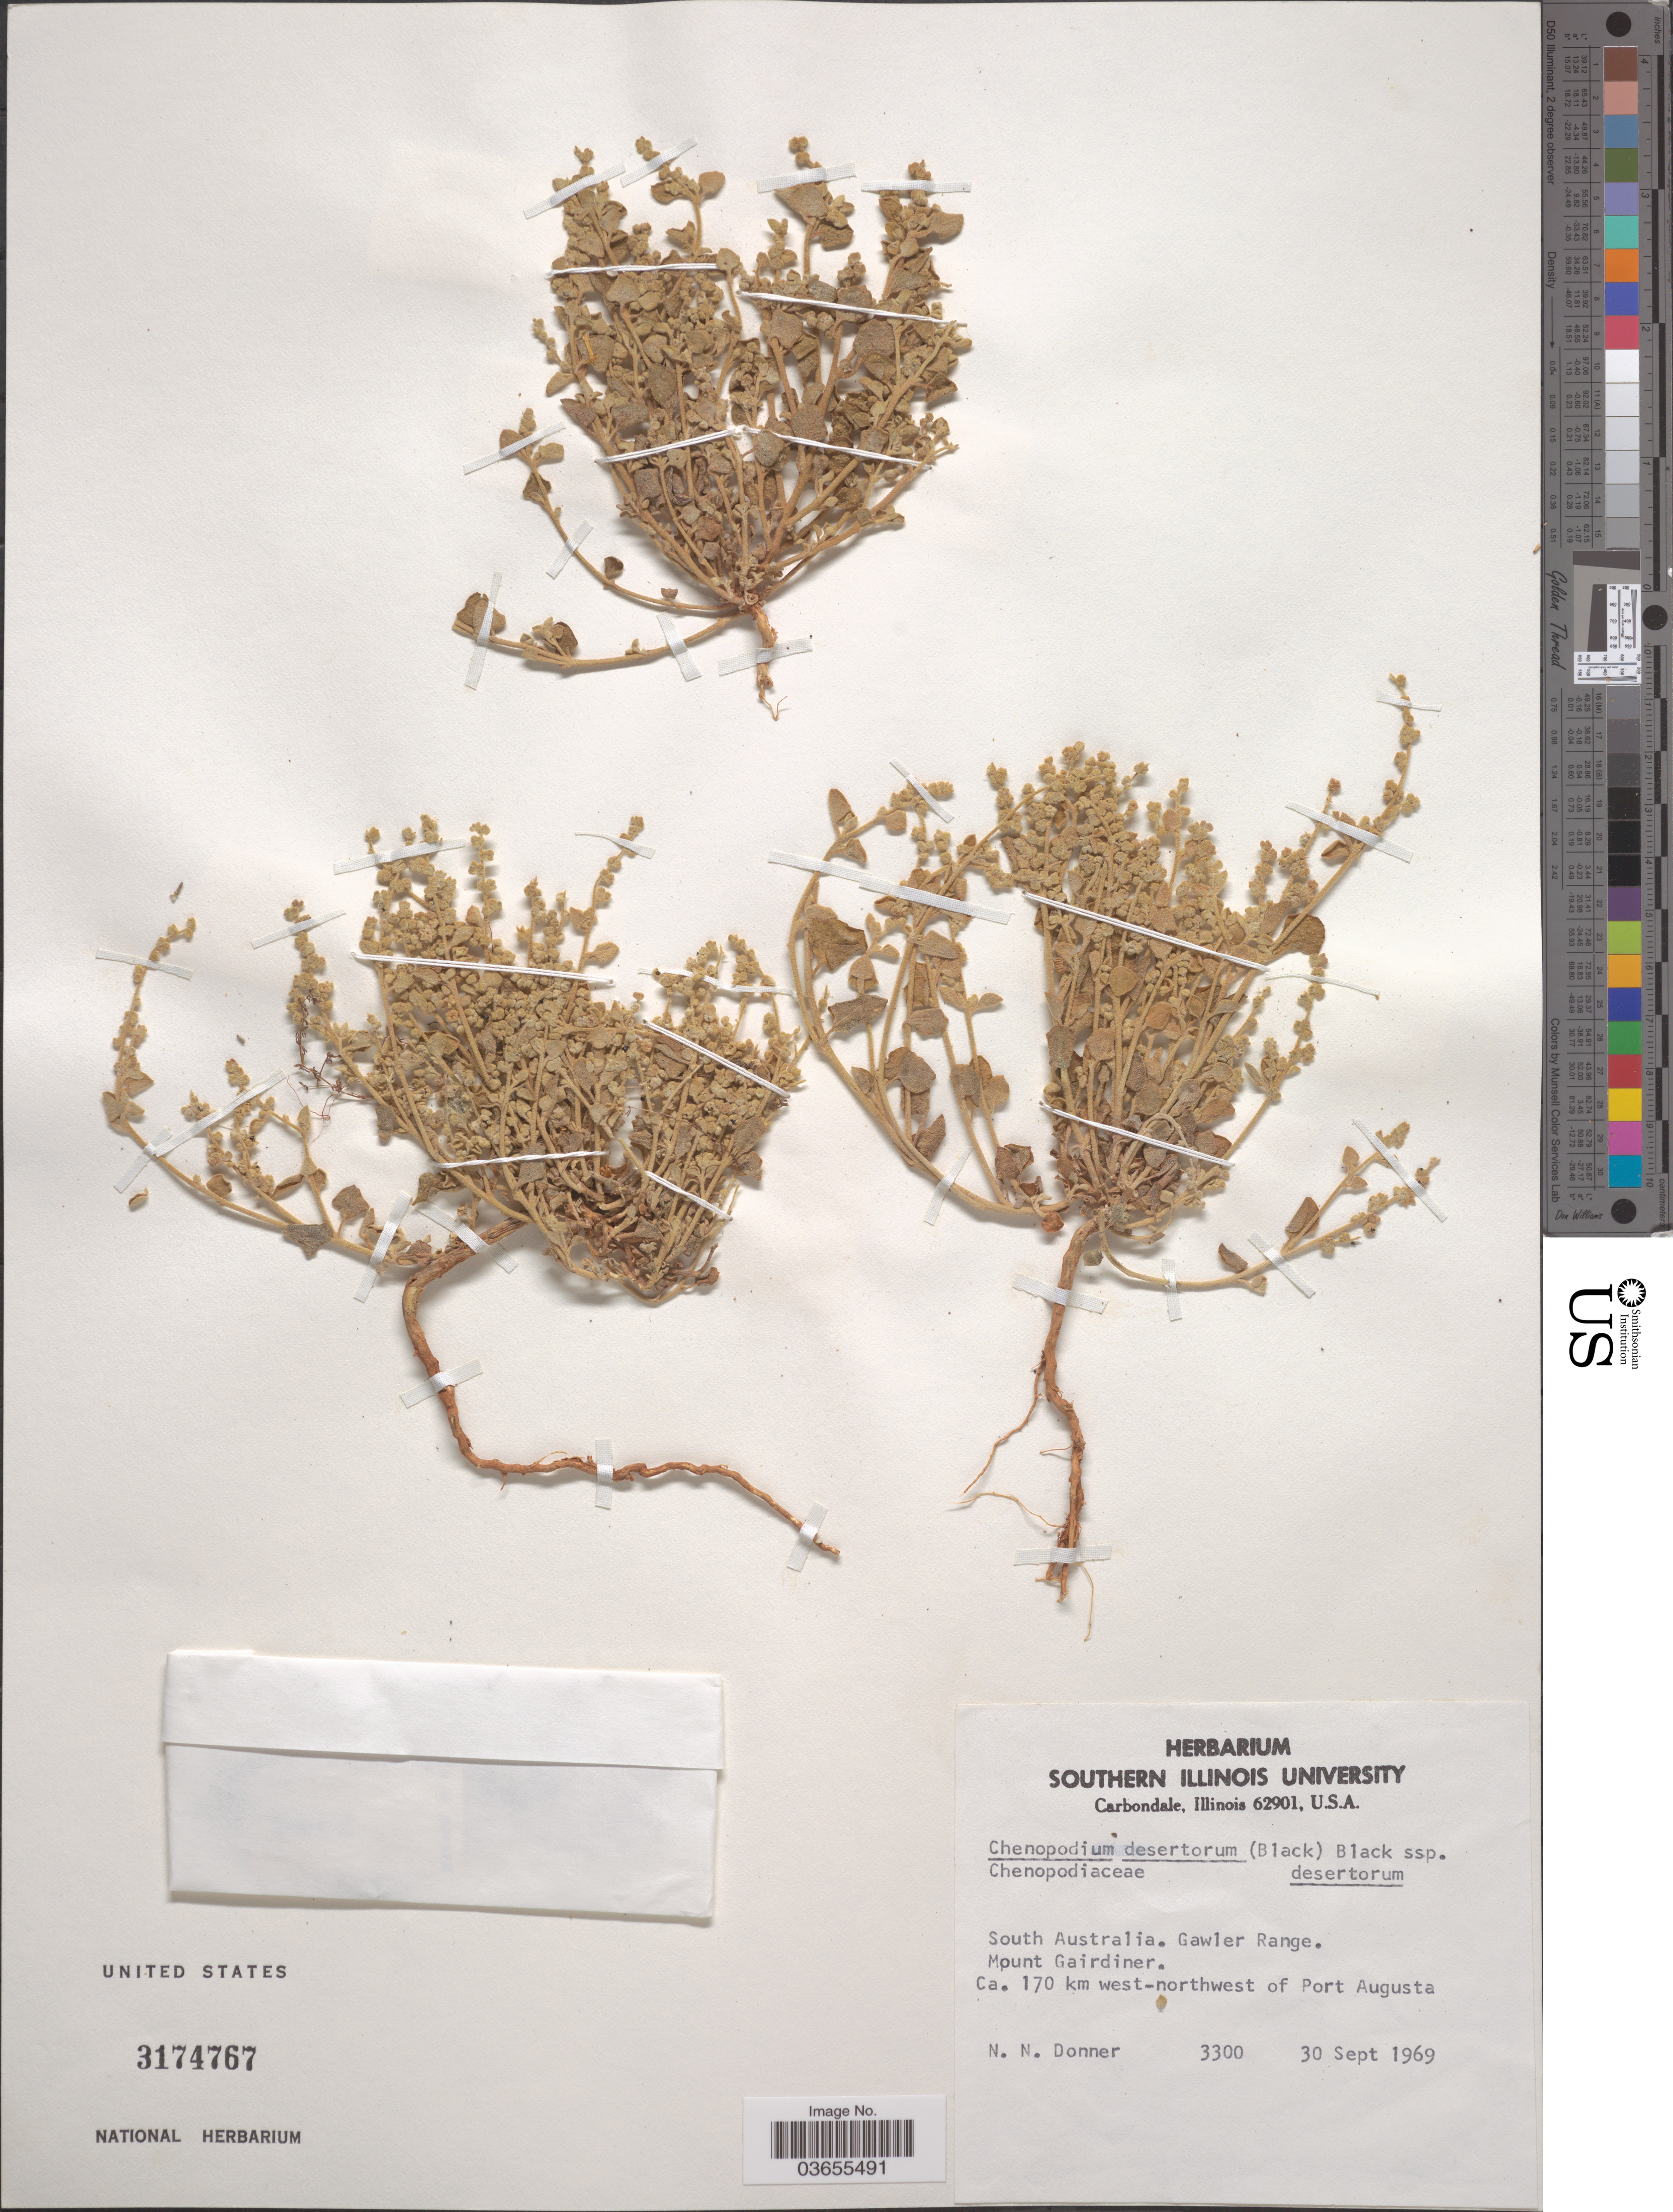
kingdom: Plantae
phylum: Tracheophyta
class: Magnoliopsida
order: Caryophyllales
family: Amaranthaceae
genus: Chenopodium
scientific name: Chenopodium desertorum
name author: (J. Black) J. Black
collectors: N. Donner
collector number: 3300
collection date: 1969-09-30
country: Australia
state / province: South Australia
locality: Gawler Range. Mount Gairdiner. Ca. 170 km west-northwest of Port Augusta.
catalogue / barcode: US 3174767